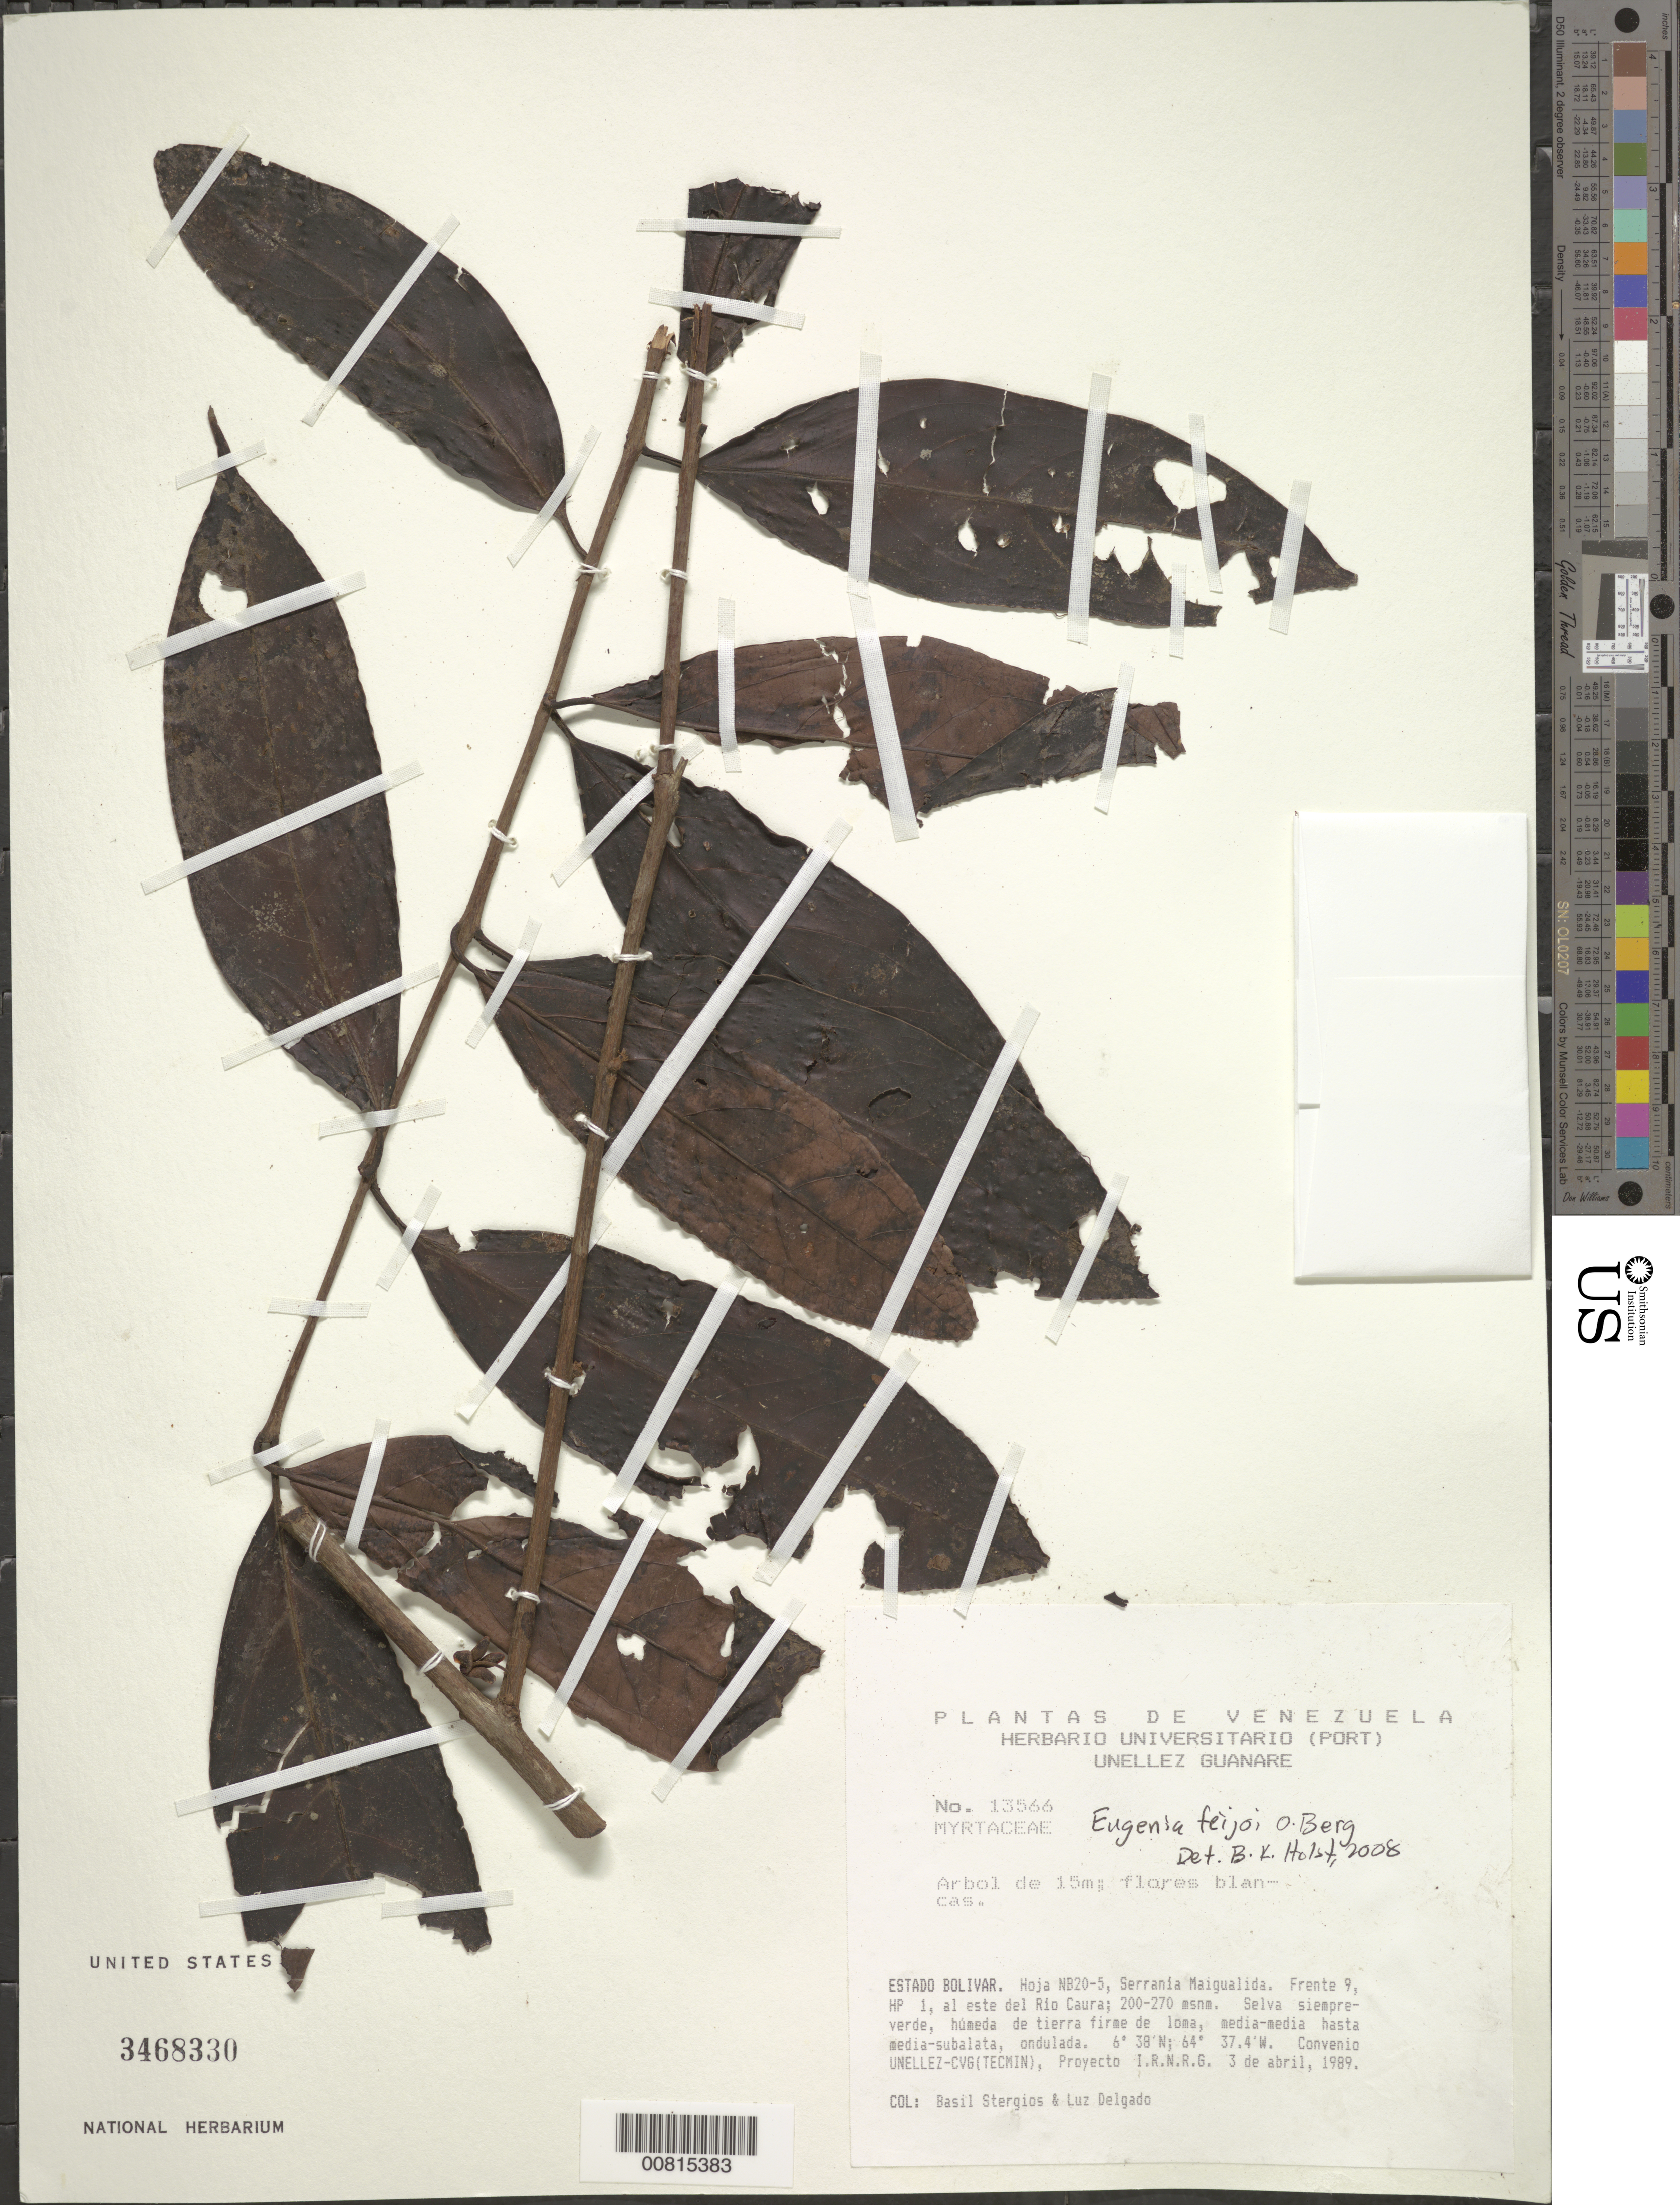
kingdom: Plantae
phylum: Tracheophyta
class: Magnoliopsida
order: Myrtales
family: Myrtaceae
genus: Eugenia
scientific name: Eugenia moschata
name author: (Aubl.) Nied. ex Durand & B.D. Jacks.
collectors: B. G. Stergios & L. Delgado V.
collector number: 13566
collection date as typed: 3-Apr-89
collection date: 1989-04-03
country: Venezuela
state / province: Bolívar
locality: Serrania Maigualida, E del río Caura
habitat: Selva siempre-verde, húmeda de tierra firme de loma, media-media hasta media-subalata, ondulada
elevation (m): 200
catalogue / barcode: US 3468330